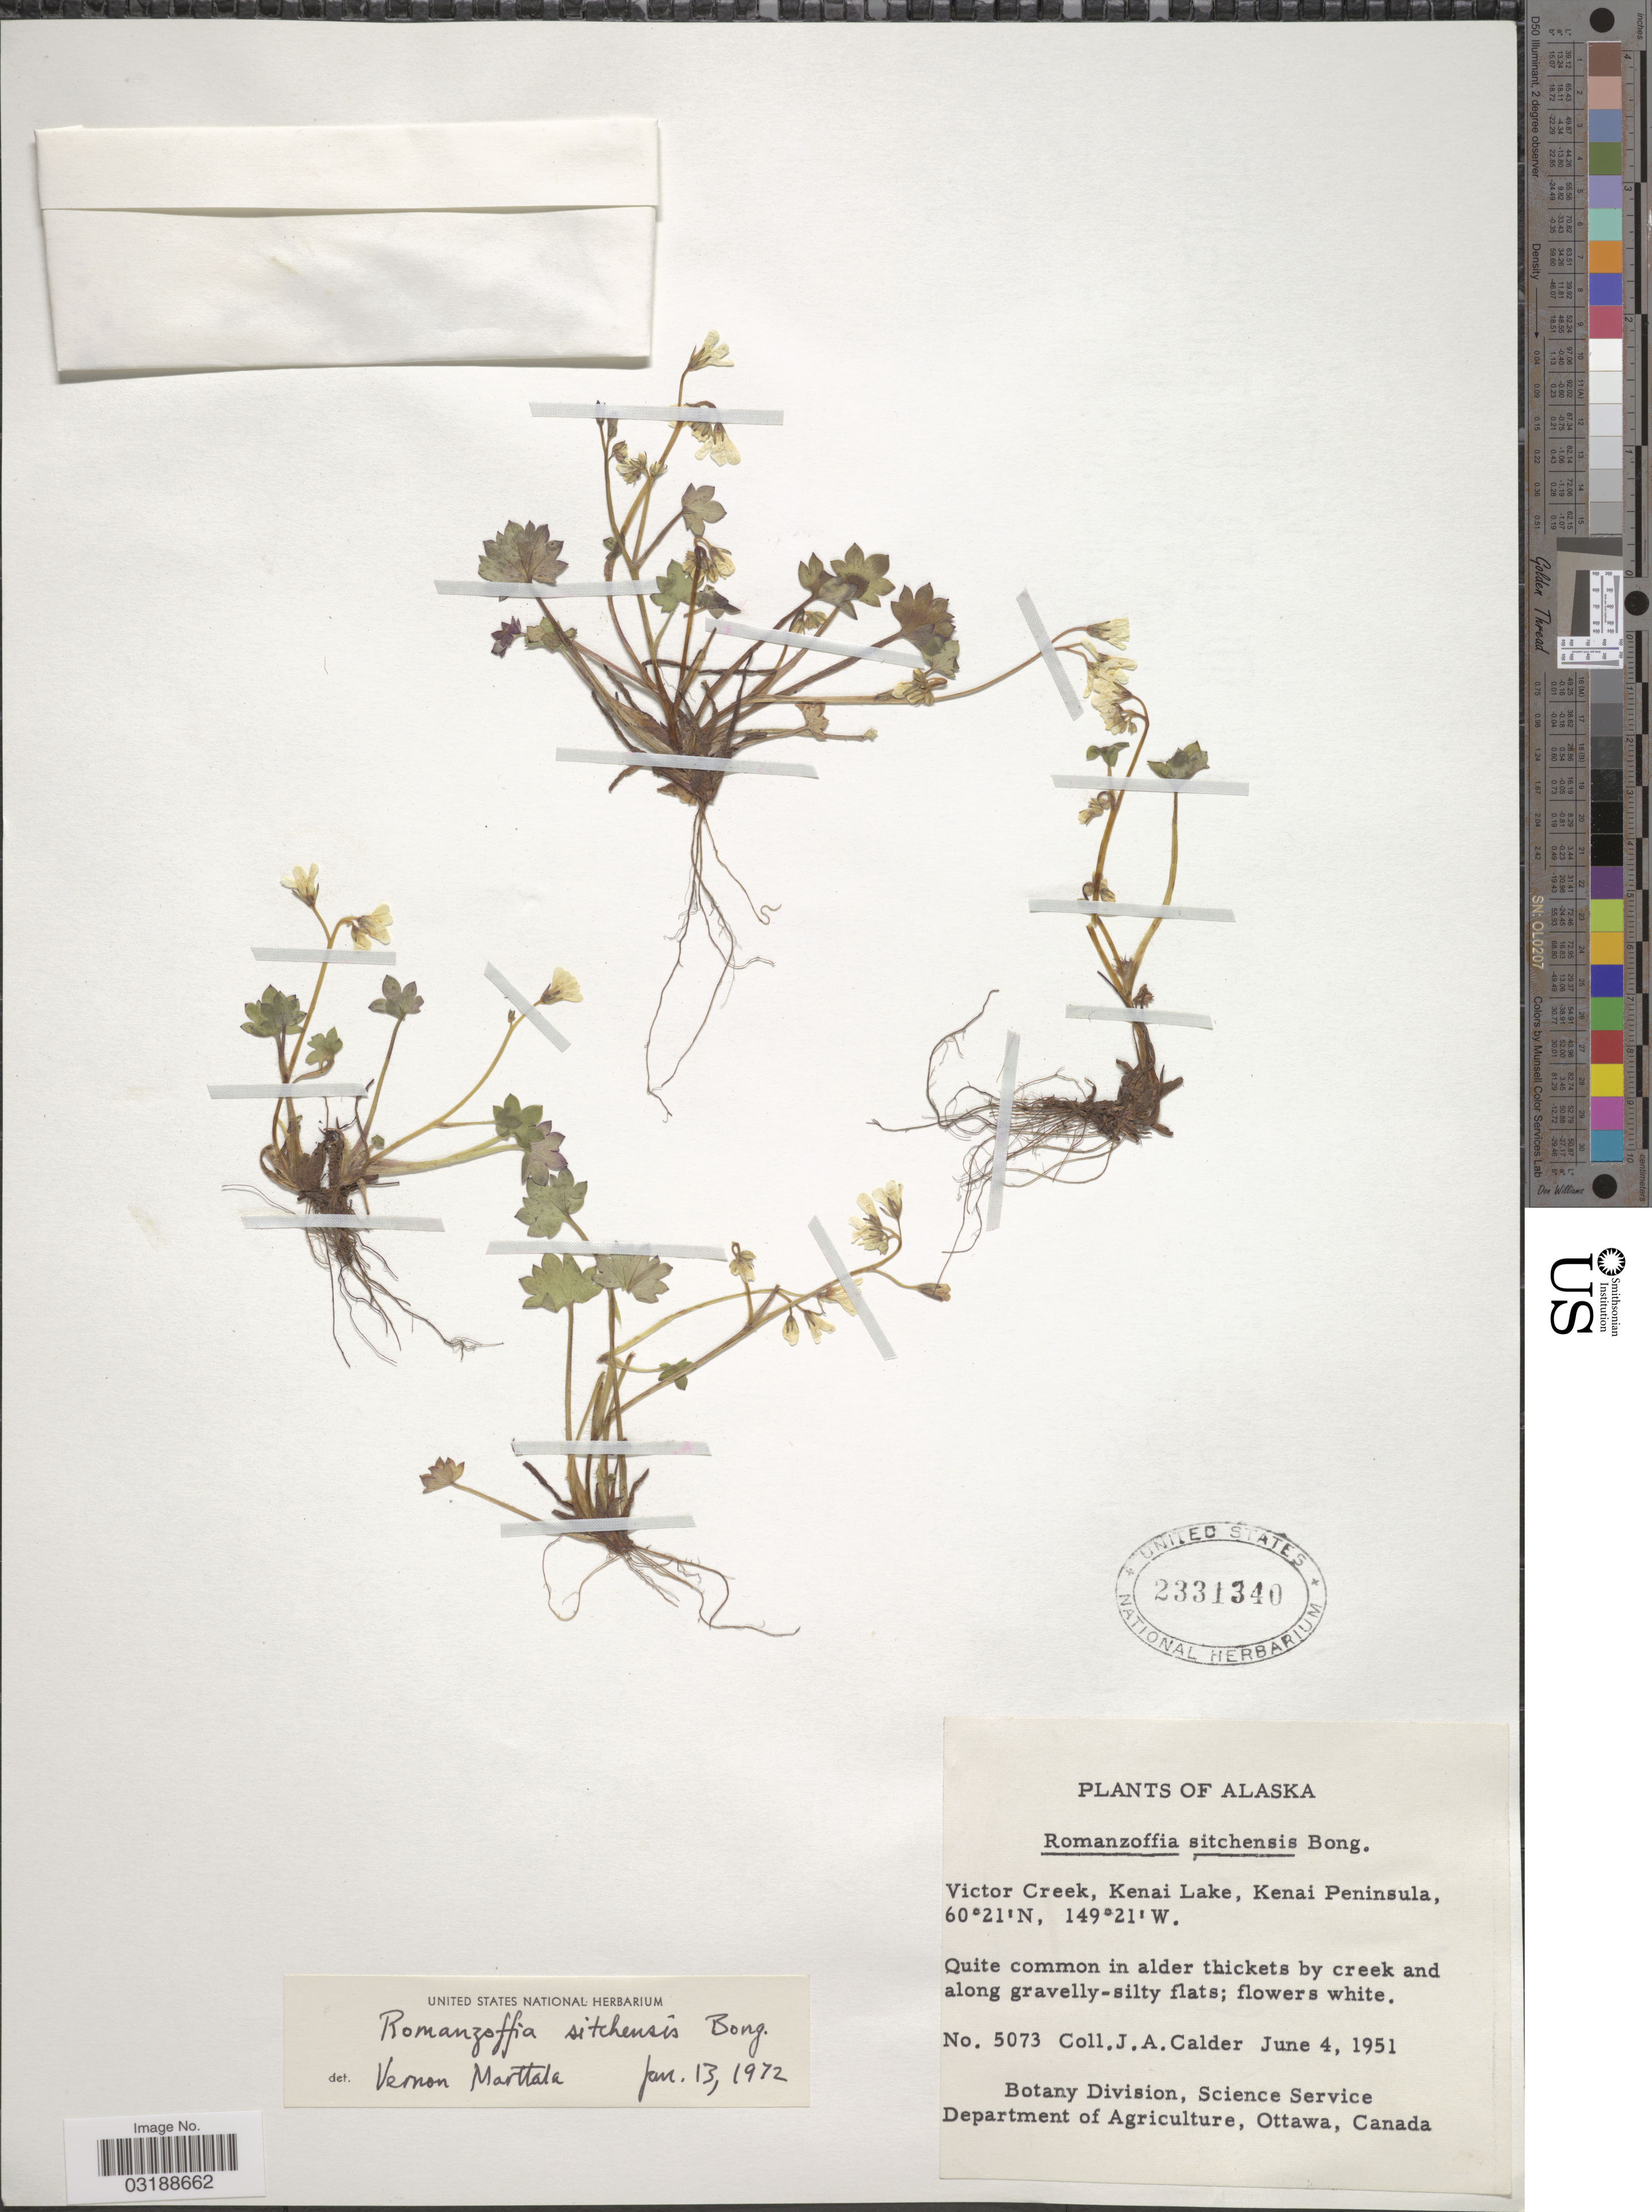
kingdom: Plantae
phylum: Tracheophyta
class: Magnoliopsida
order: Boraginales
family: Hydrophyllaceae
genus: Romanzoffia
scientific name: Romanzoffia sitchensis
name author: Bong.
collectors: J. A. Calder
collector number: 5073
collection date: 1951-06-04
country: United States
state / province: Alaska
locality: Victor Creek, Kenai Lake, Kenai Peninsula.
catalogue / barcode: US 2331340